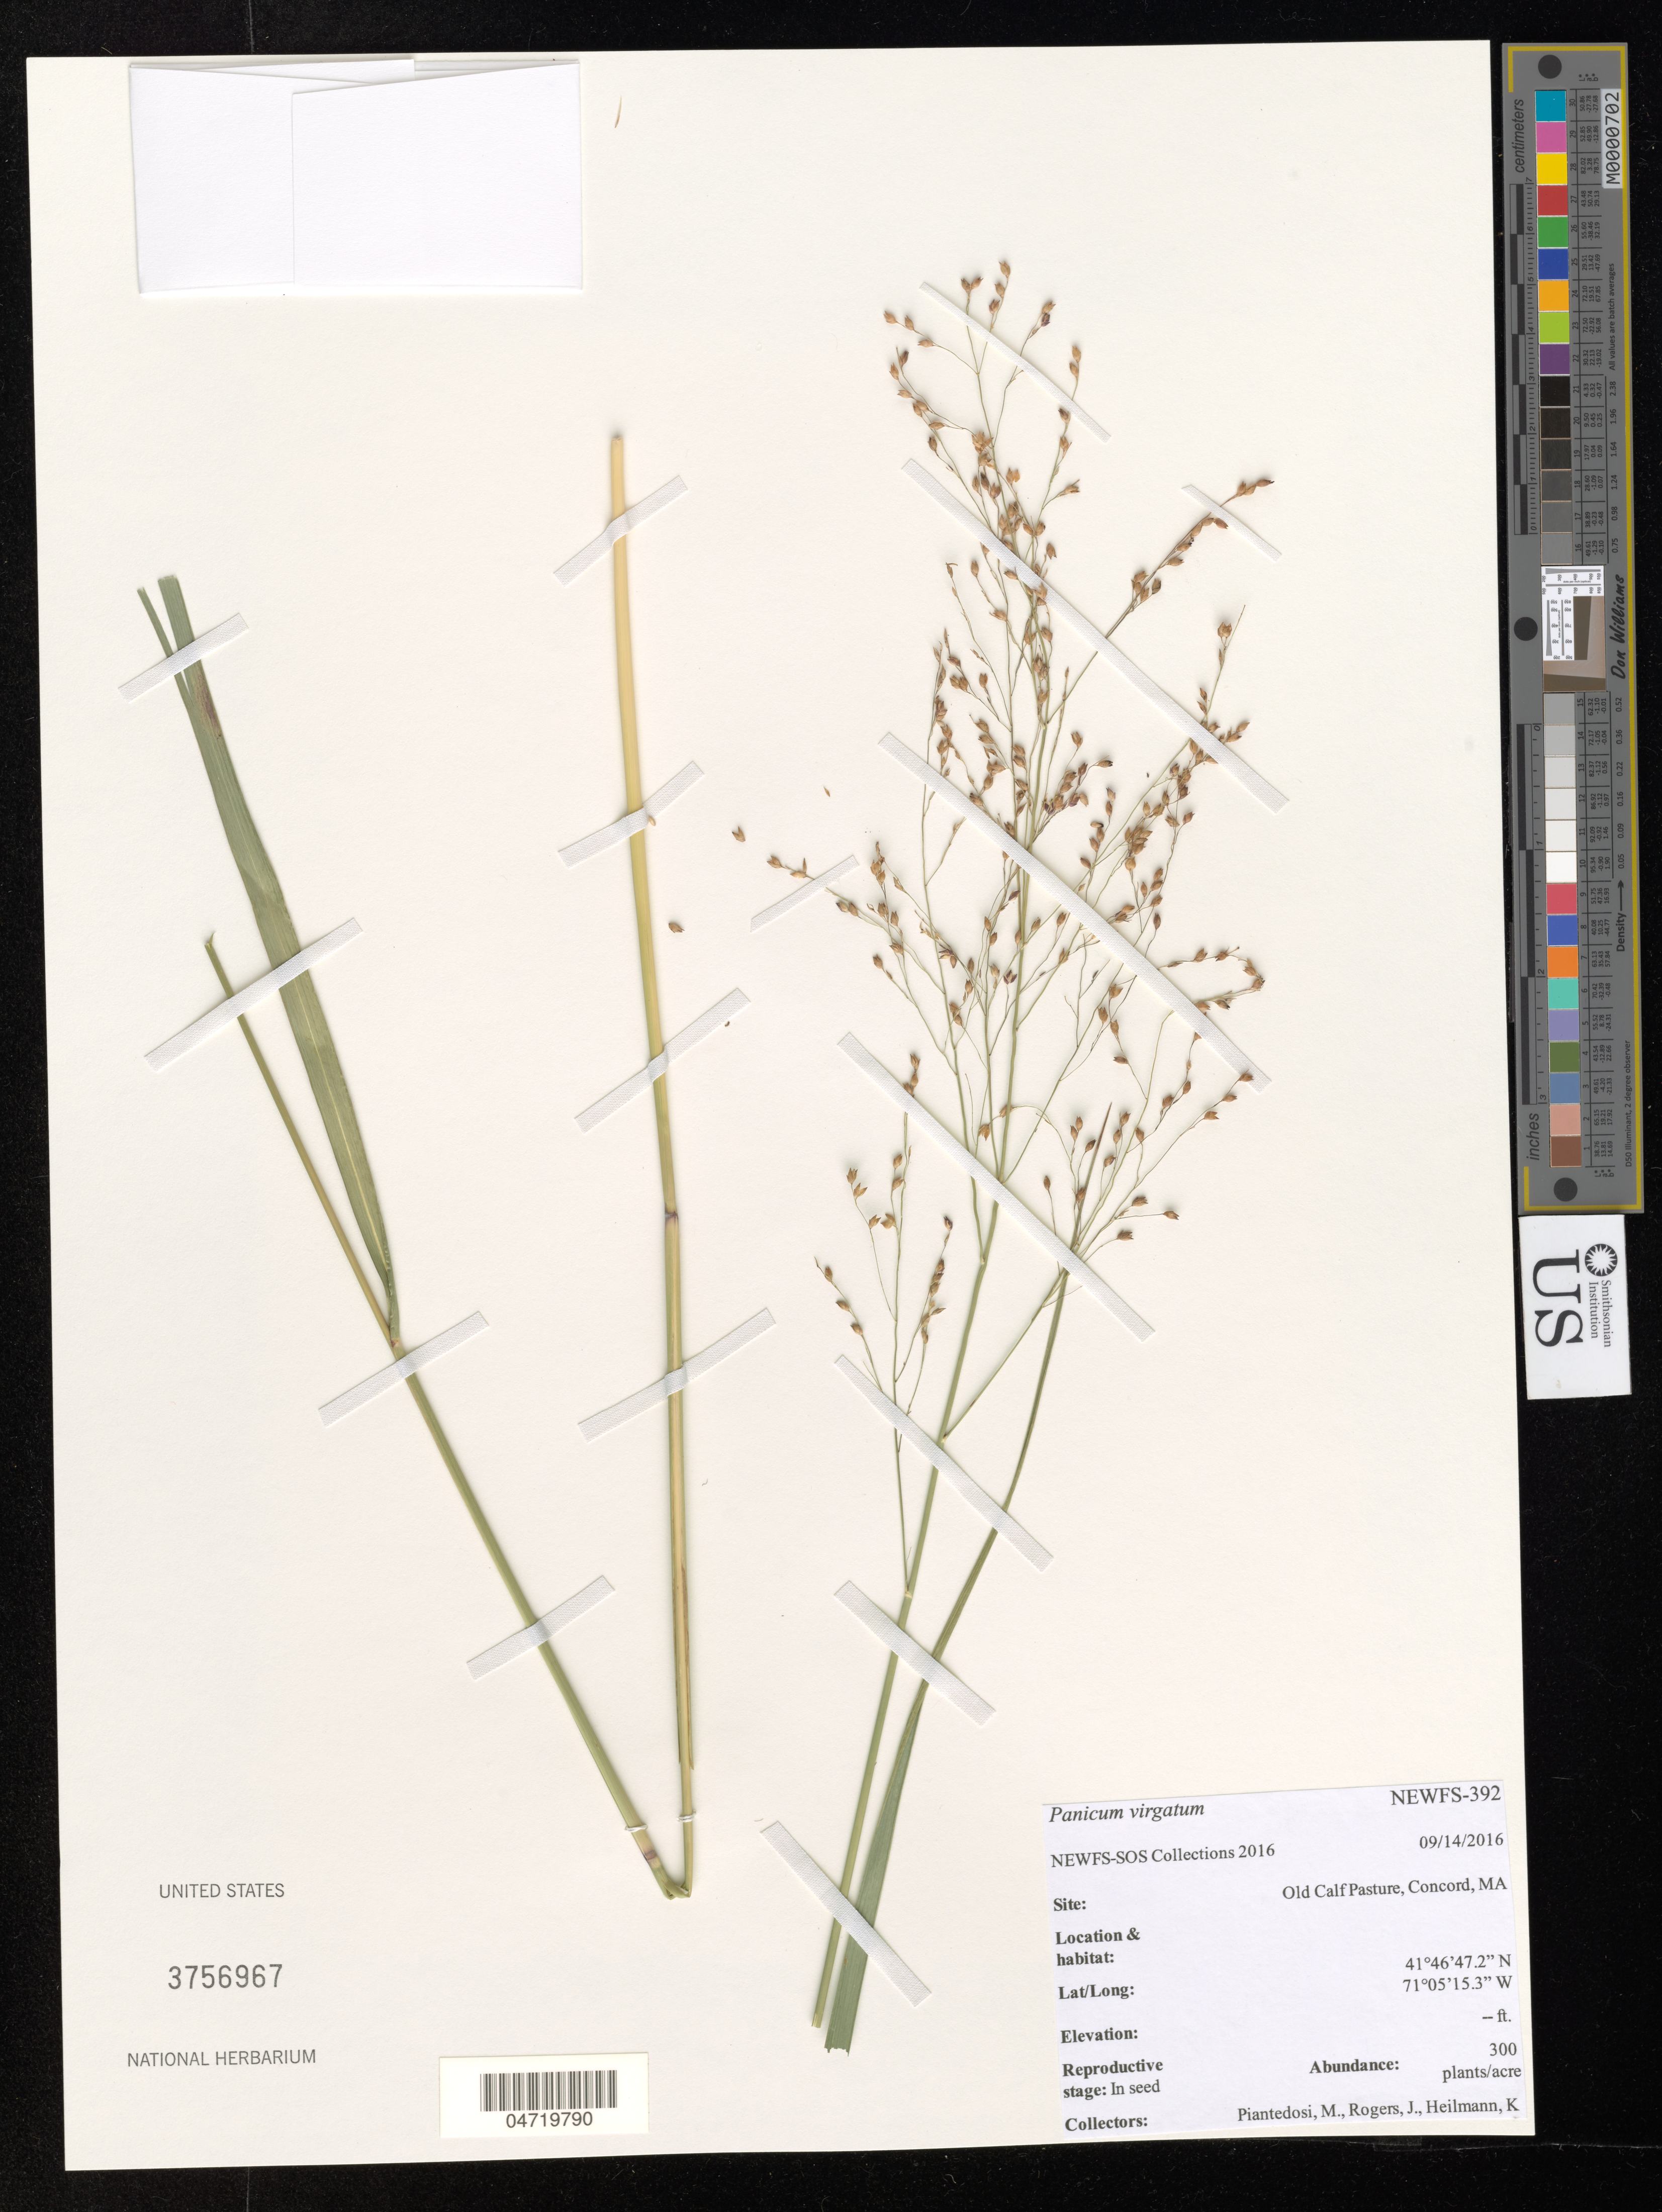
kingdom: Plantae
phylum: Tracheophyta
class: Liliopsida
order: Poales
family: Poaceae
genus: Panicum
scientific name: Panicum virgatum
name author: L.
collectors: M. Piantedosi, J. Rogers & K. Heilmann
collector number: NEWFS-392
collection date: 2016-09-14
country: United States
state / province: Massachusetts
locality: Old Calf Pasture, Concord, MA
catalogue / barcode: US 3756967